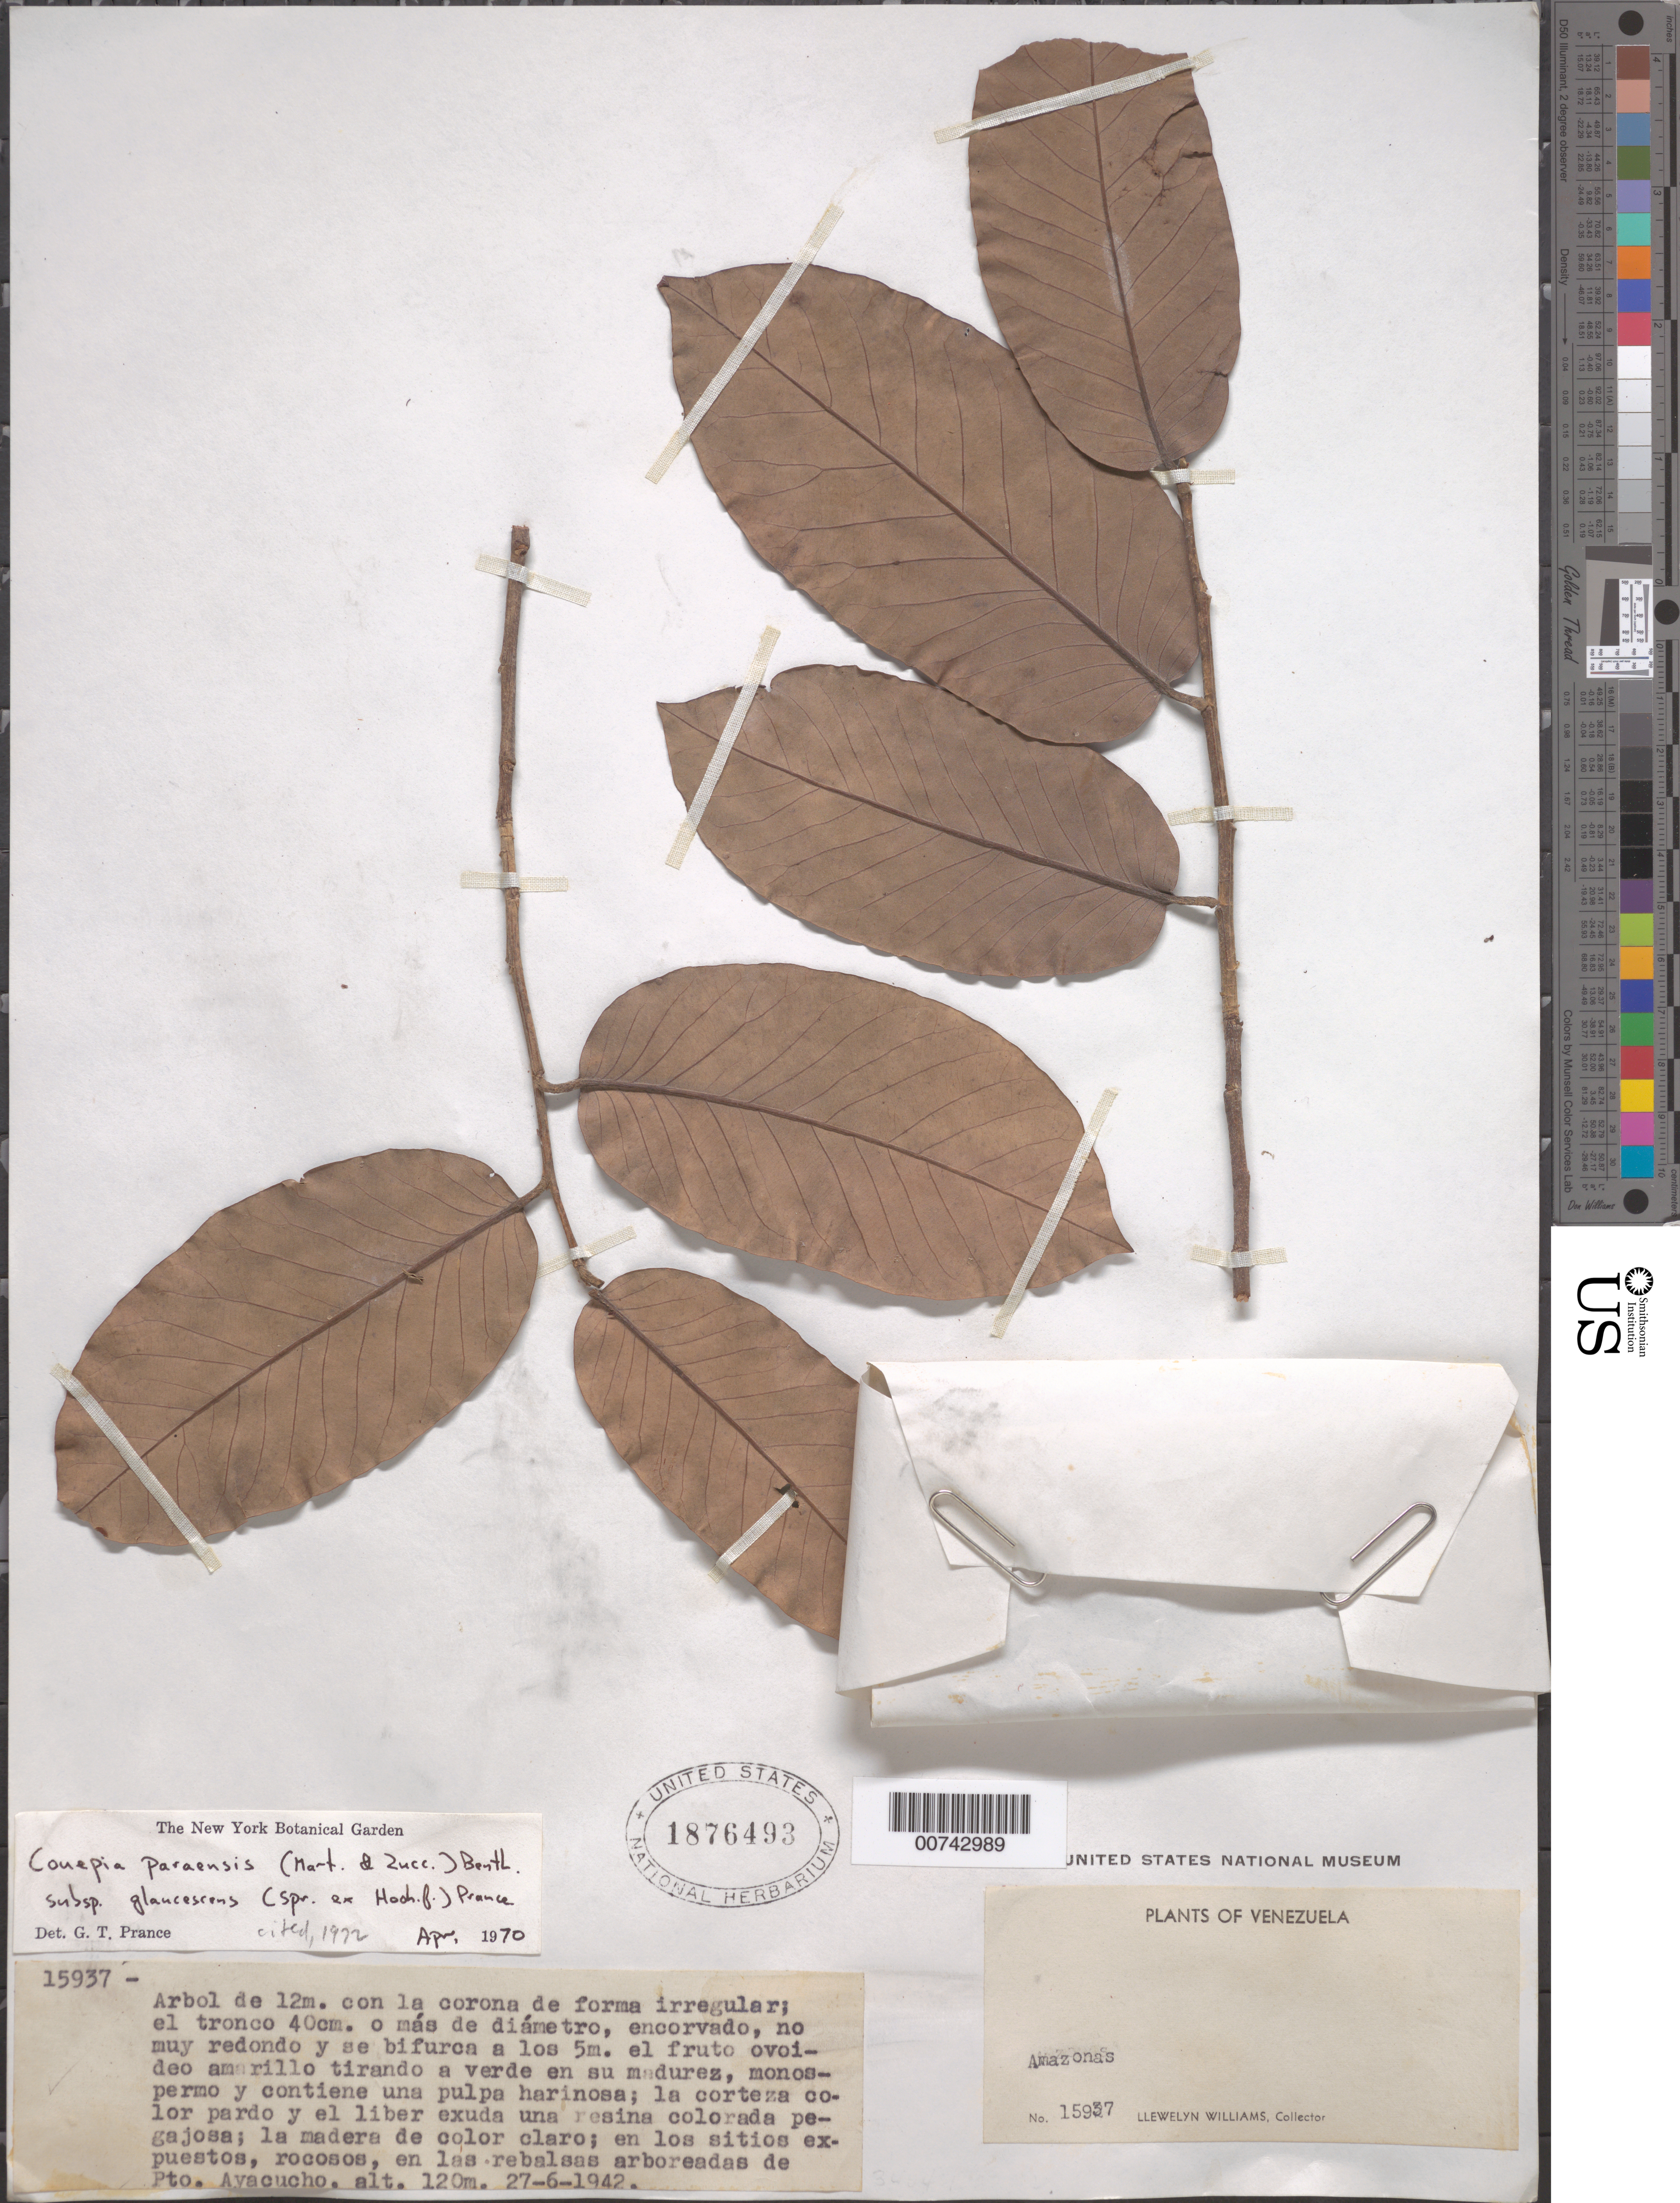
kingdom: Plantae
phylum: Tracheophyta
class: Magnoliopsida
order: Malpighiales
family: Chrysobalanaceae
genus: Couepia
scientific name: Couepia paraensis subsp. glaucescens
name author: (Spruce ex Hook. f.) Prance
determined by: Prance, G. T.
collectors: Ll. Williams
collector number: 15937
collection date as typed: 27-Jun-42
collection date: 1942-06-27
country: Venezuela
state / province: Amazonas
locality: Puerto Ayacucho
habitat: Sitios expuestos, rocosos, en las rebalsas arboreadas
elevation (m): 120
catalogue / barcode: US 1876493